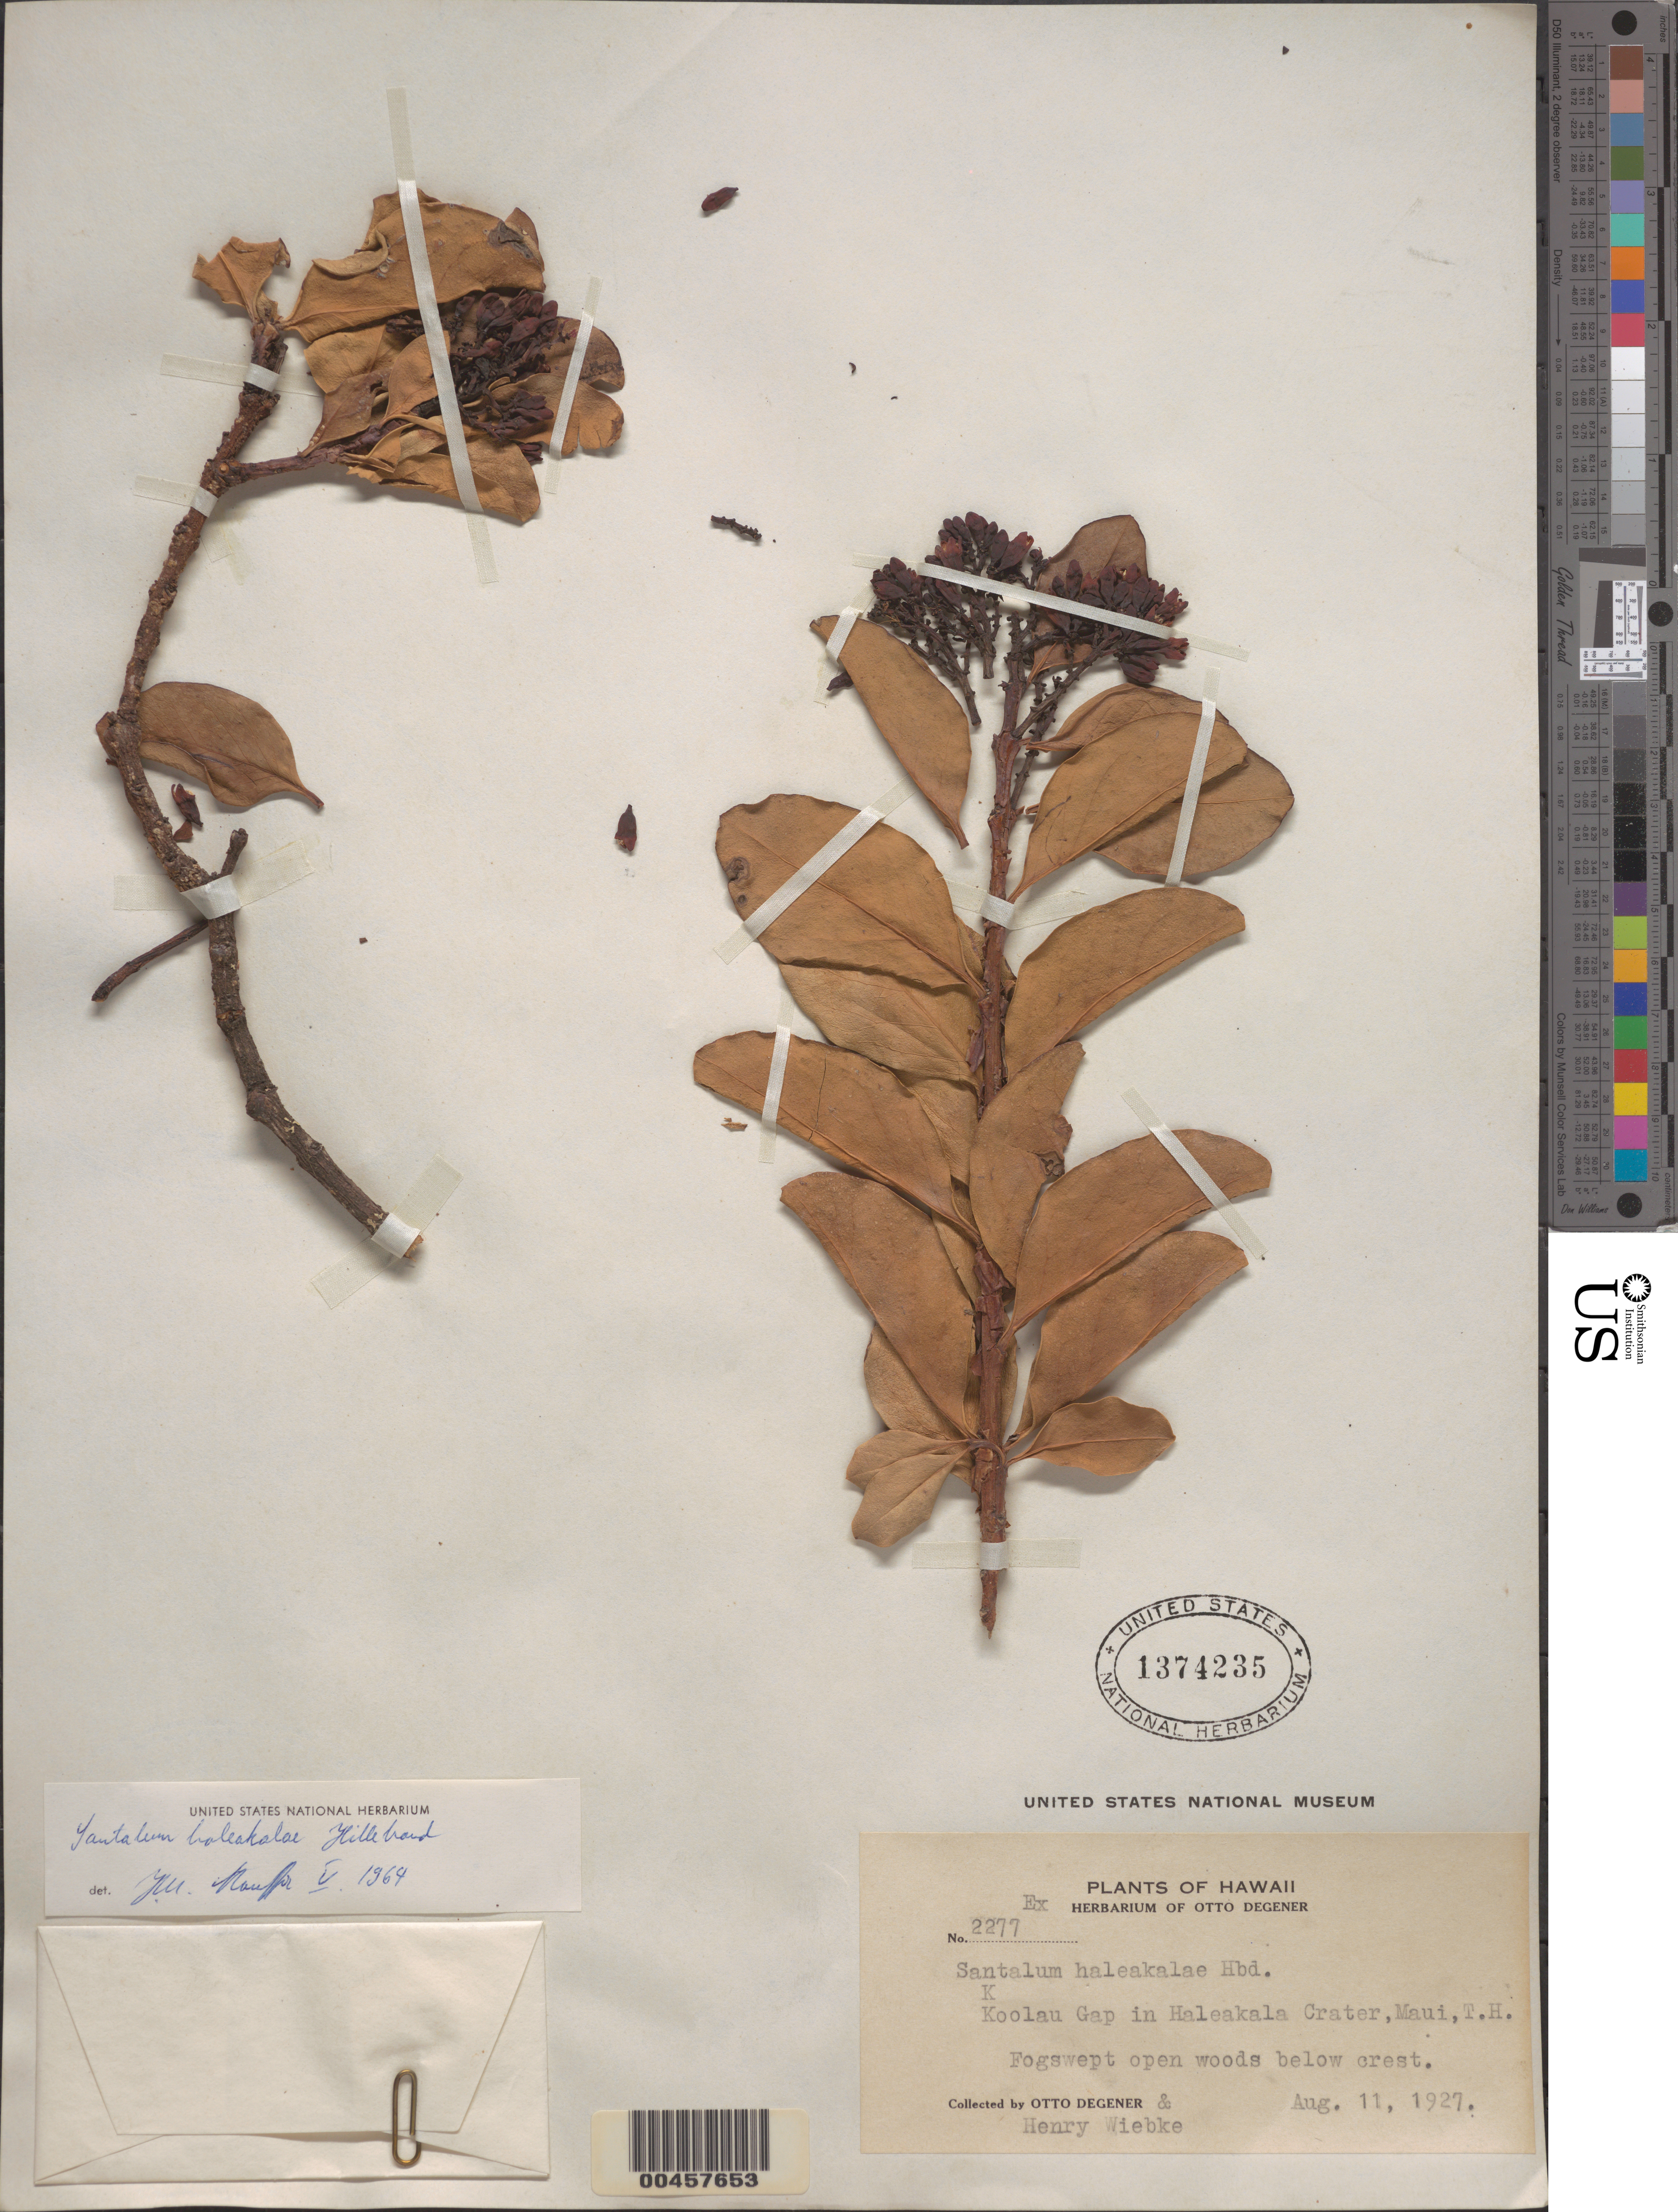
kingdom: Plantae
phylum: Tracheophyta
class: Magnoliopsida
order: Santalales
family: Santalaceae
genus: Santalum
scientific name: Santalum haleakalae var. haleakalae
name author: Hillebr.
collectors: O. Degener & H. Wiebke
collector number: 2277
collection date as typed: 11 Aug 1927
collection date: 1927-08-11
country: United States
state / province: Hawaii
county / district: Maui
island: Maui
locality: Koolau Gap in Haleakala Crater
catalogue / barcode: US 1374235